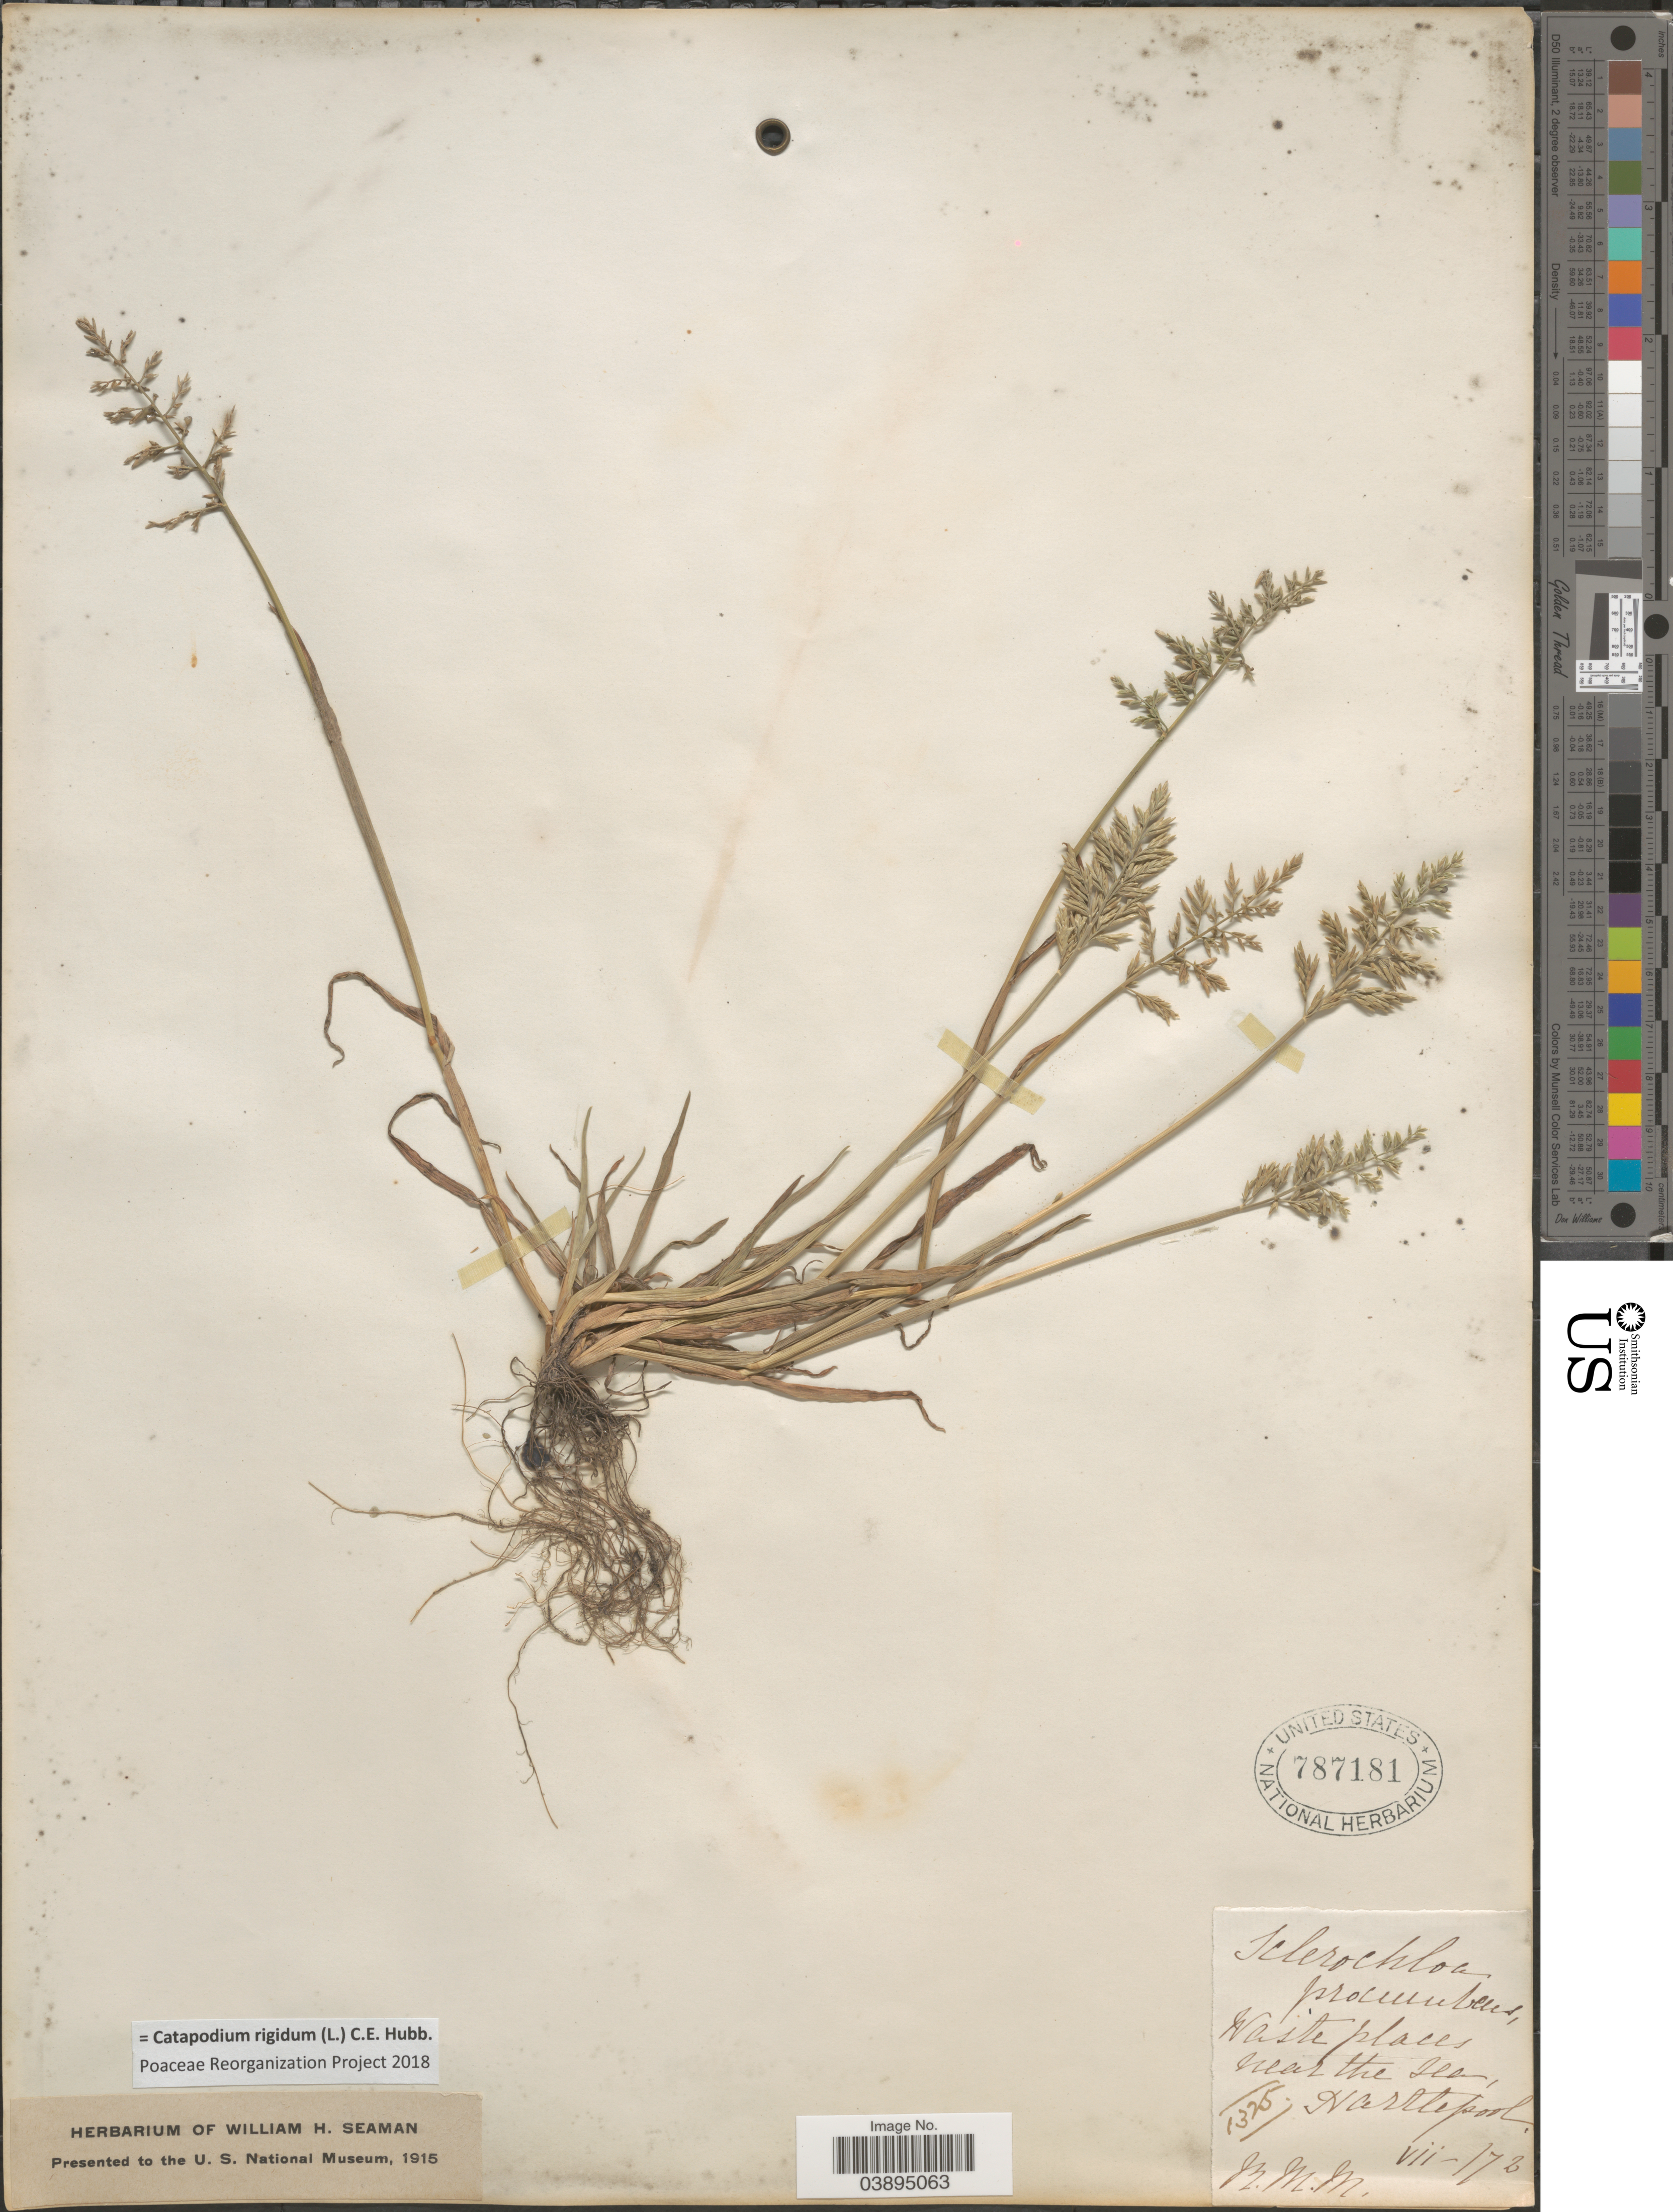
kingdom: Plantae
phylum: Tracheophyta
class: Liliopsida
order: Poales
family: Poaceae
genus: Catapodium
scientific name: Catapodium rigidum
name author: (L.) C.E. Hubb.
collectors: B. M. M.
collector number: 1325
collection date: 1872-07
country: United Kingdom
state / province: England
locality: Waste places near the sea, Hartlepool.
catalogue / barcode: US 787181